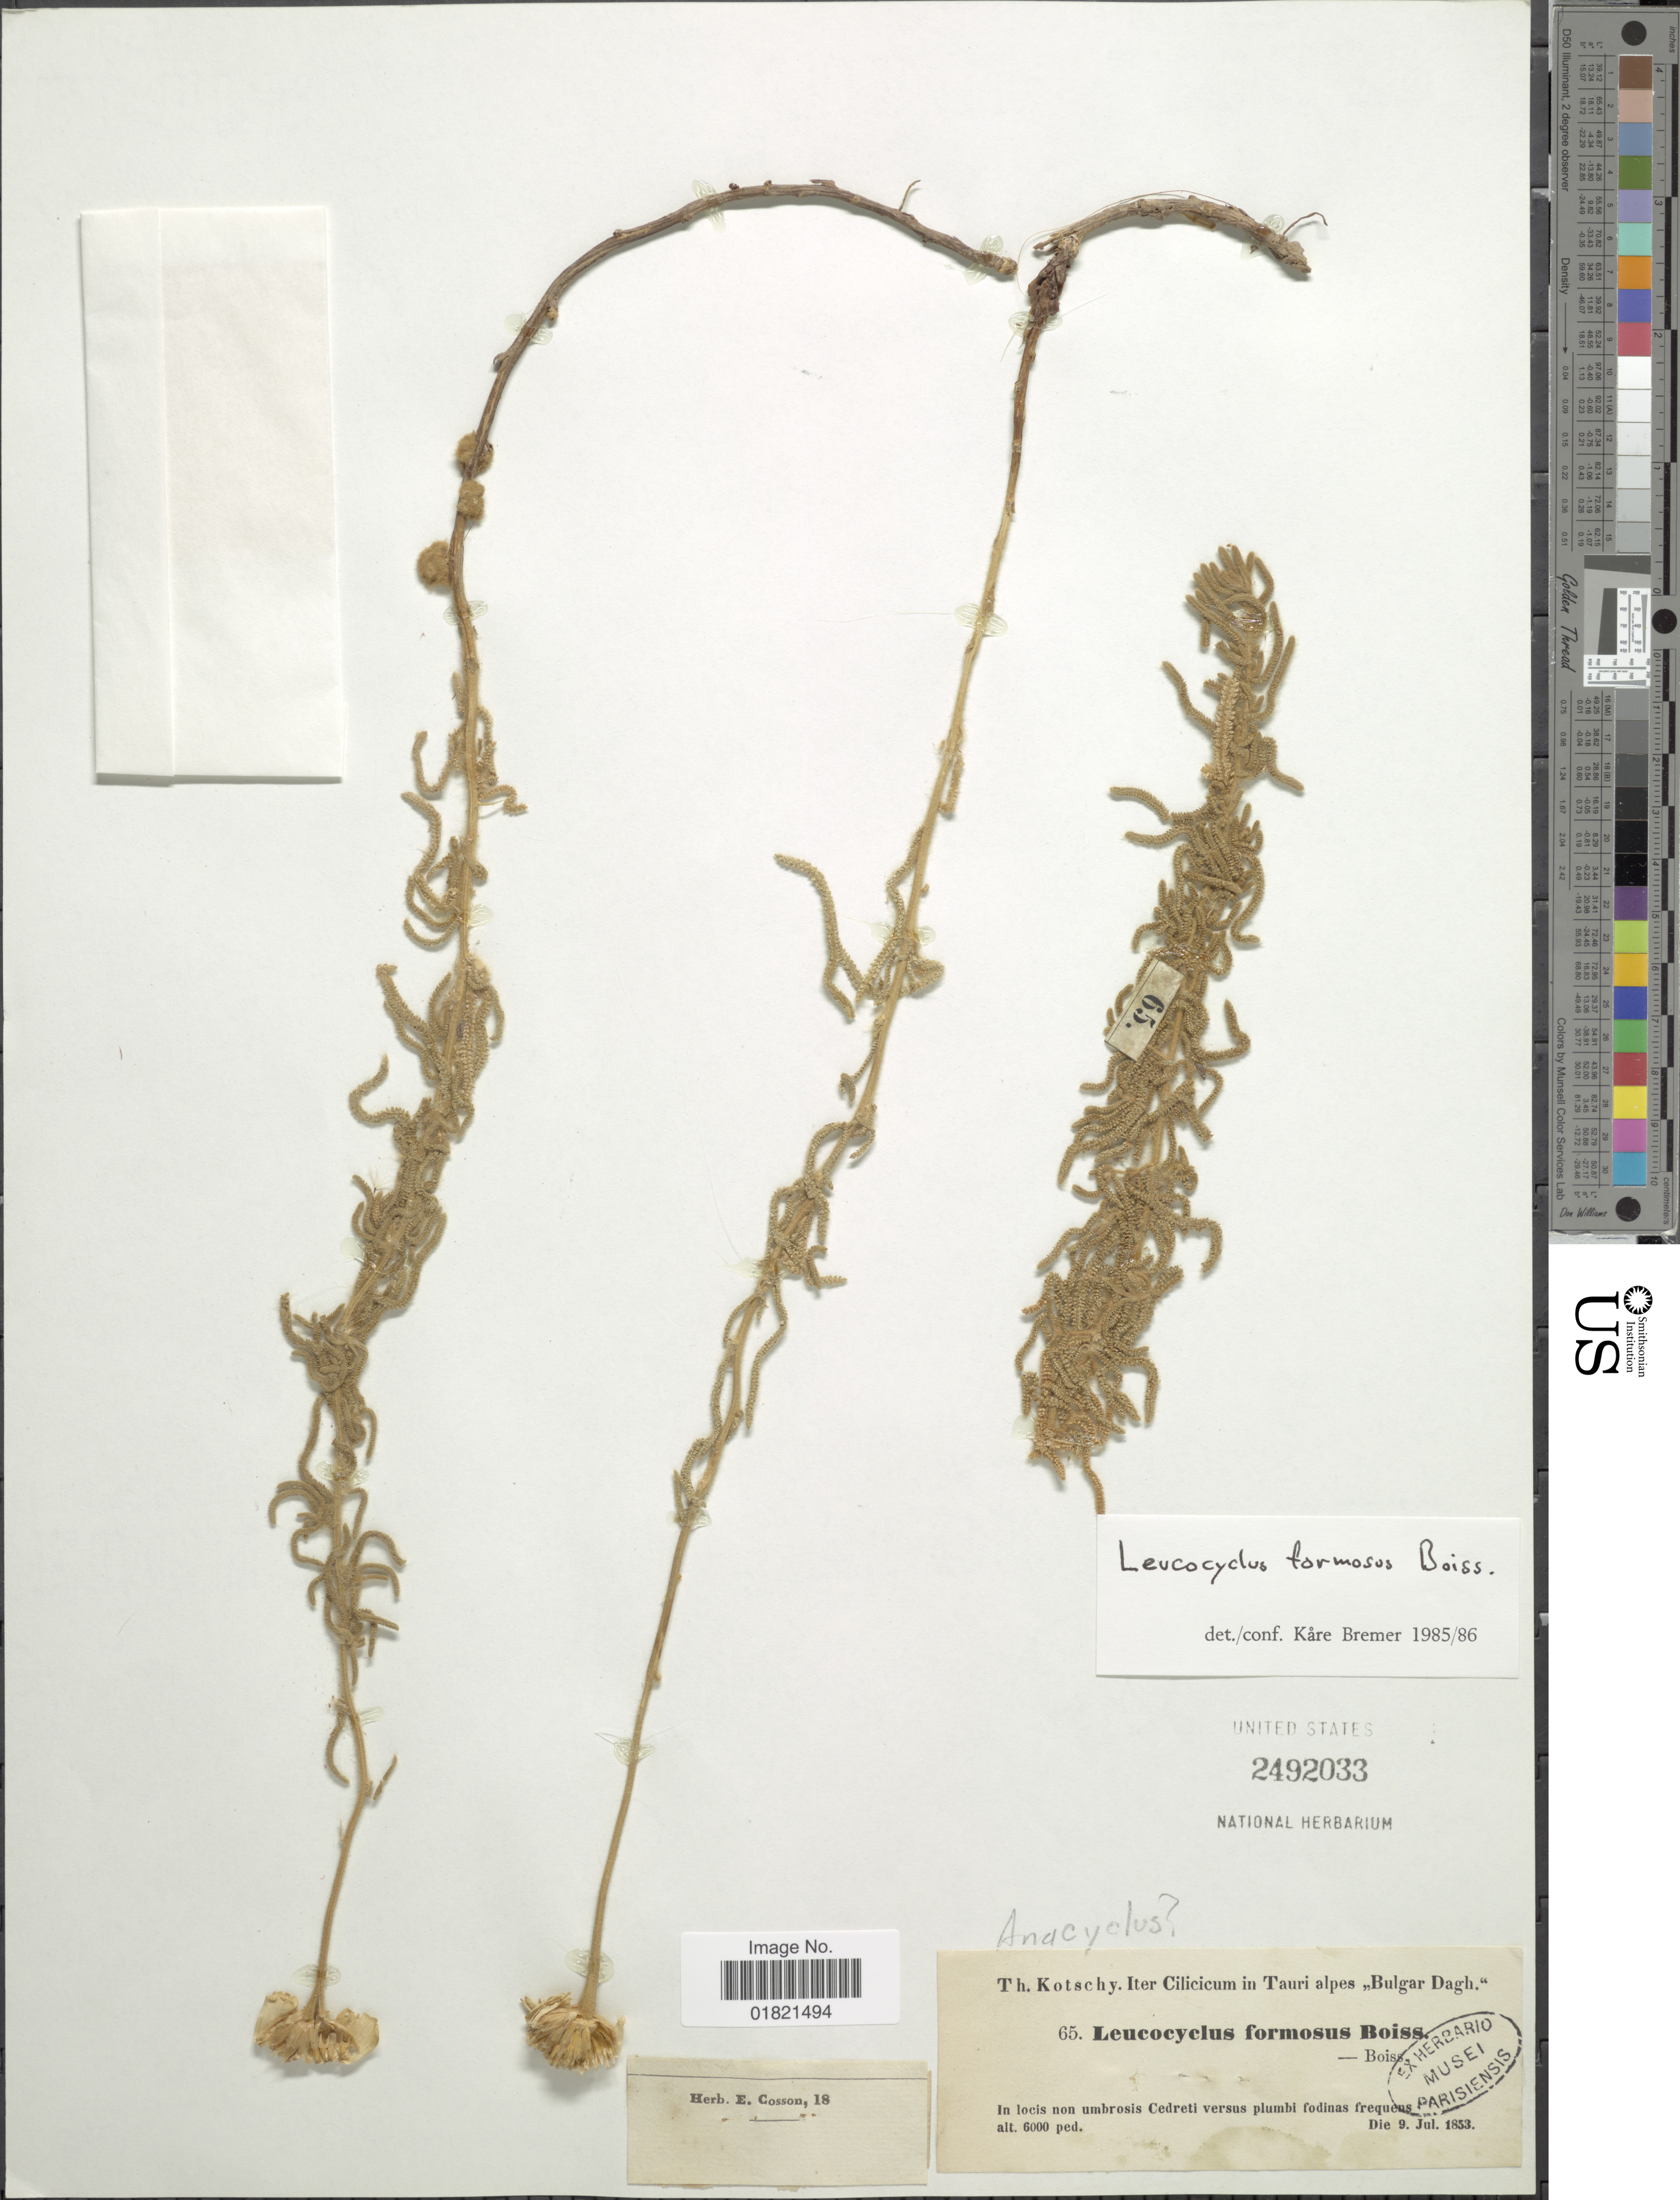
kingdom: Plantae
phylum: Tracheophyta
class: Magnoliopsida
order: Asterales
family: Asteraceae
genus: Leucocyclus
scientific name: Leucocyclus formosus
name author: Boiss.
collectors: K. G. Kotschy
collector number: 65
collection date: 1853-07-09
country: Turkey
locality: Iter Cilicicum in Tauri alpes "Bulgar Dagh", in locis non umbrosis Cedreti versus plumbi fodinas frequens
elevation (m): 1829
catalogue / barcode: US 2492033